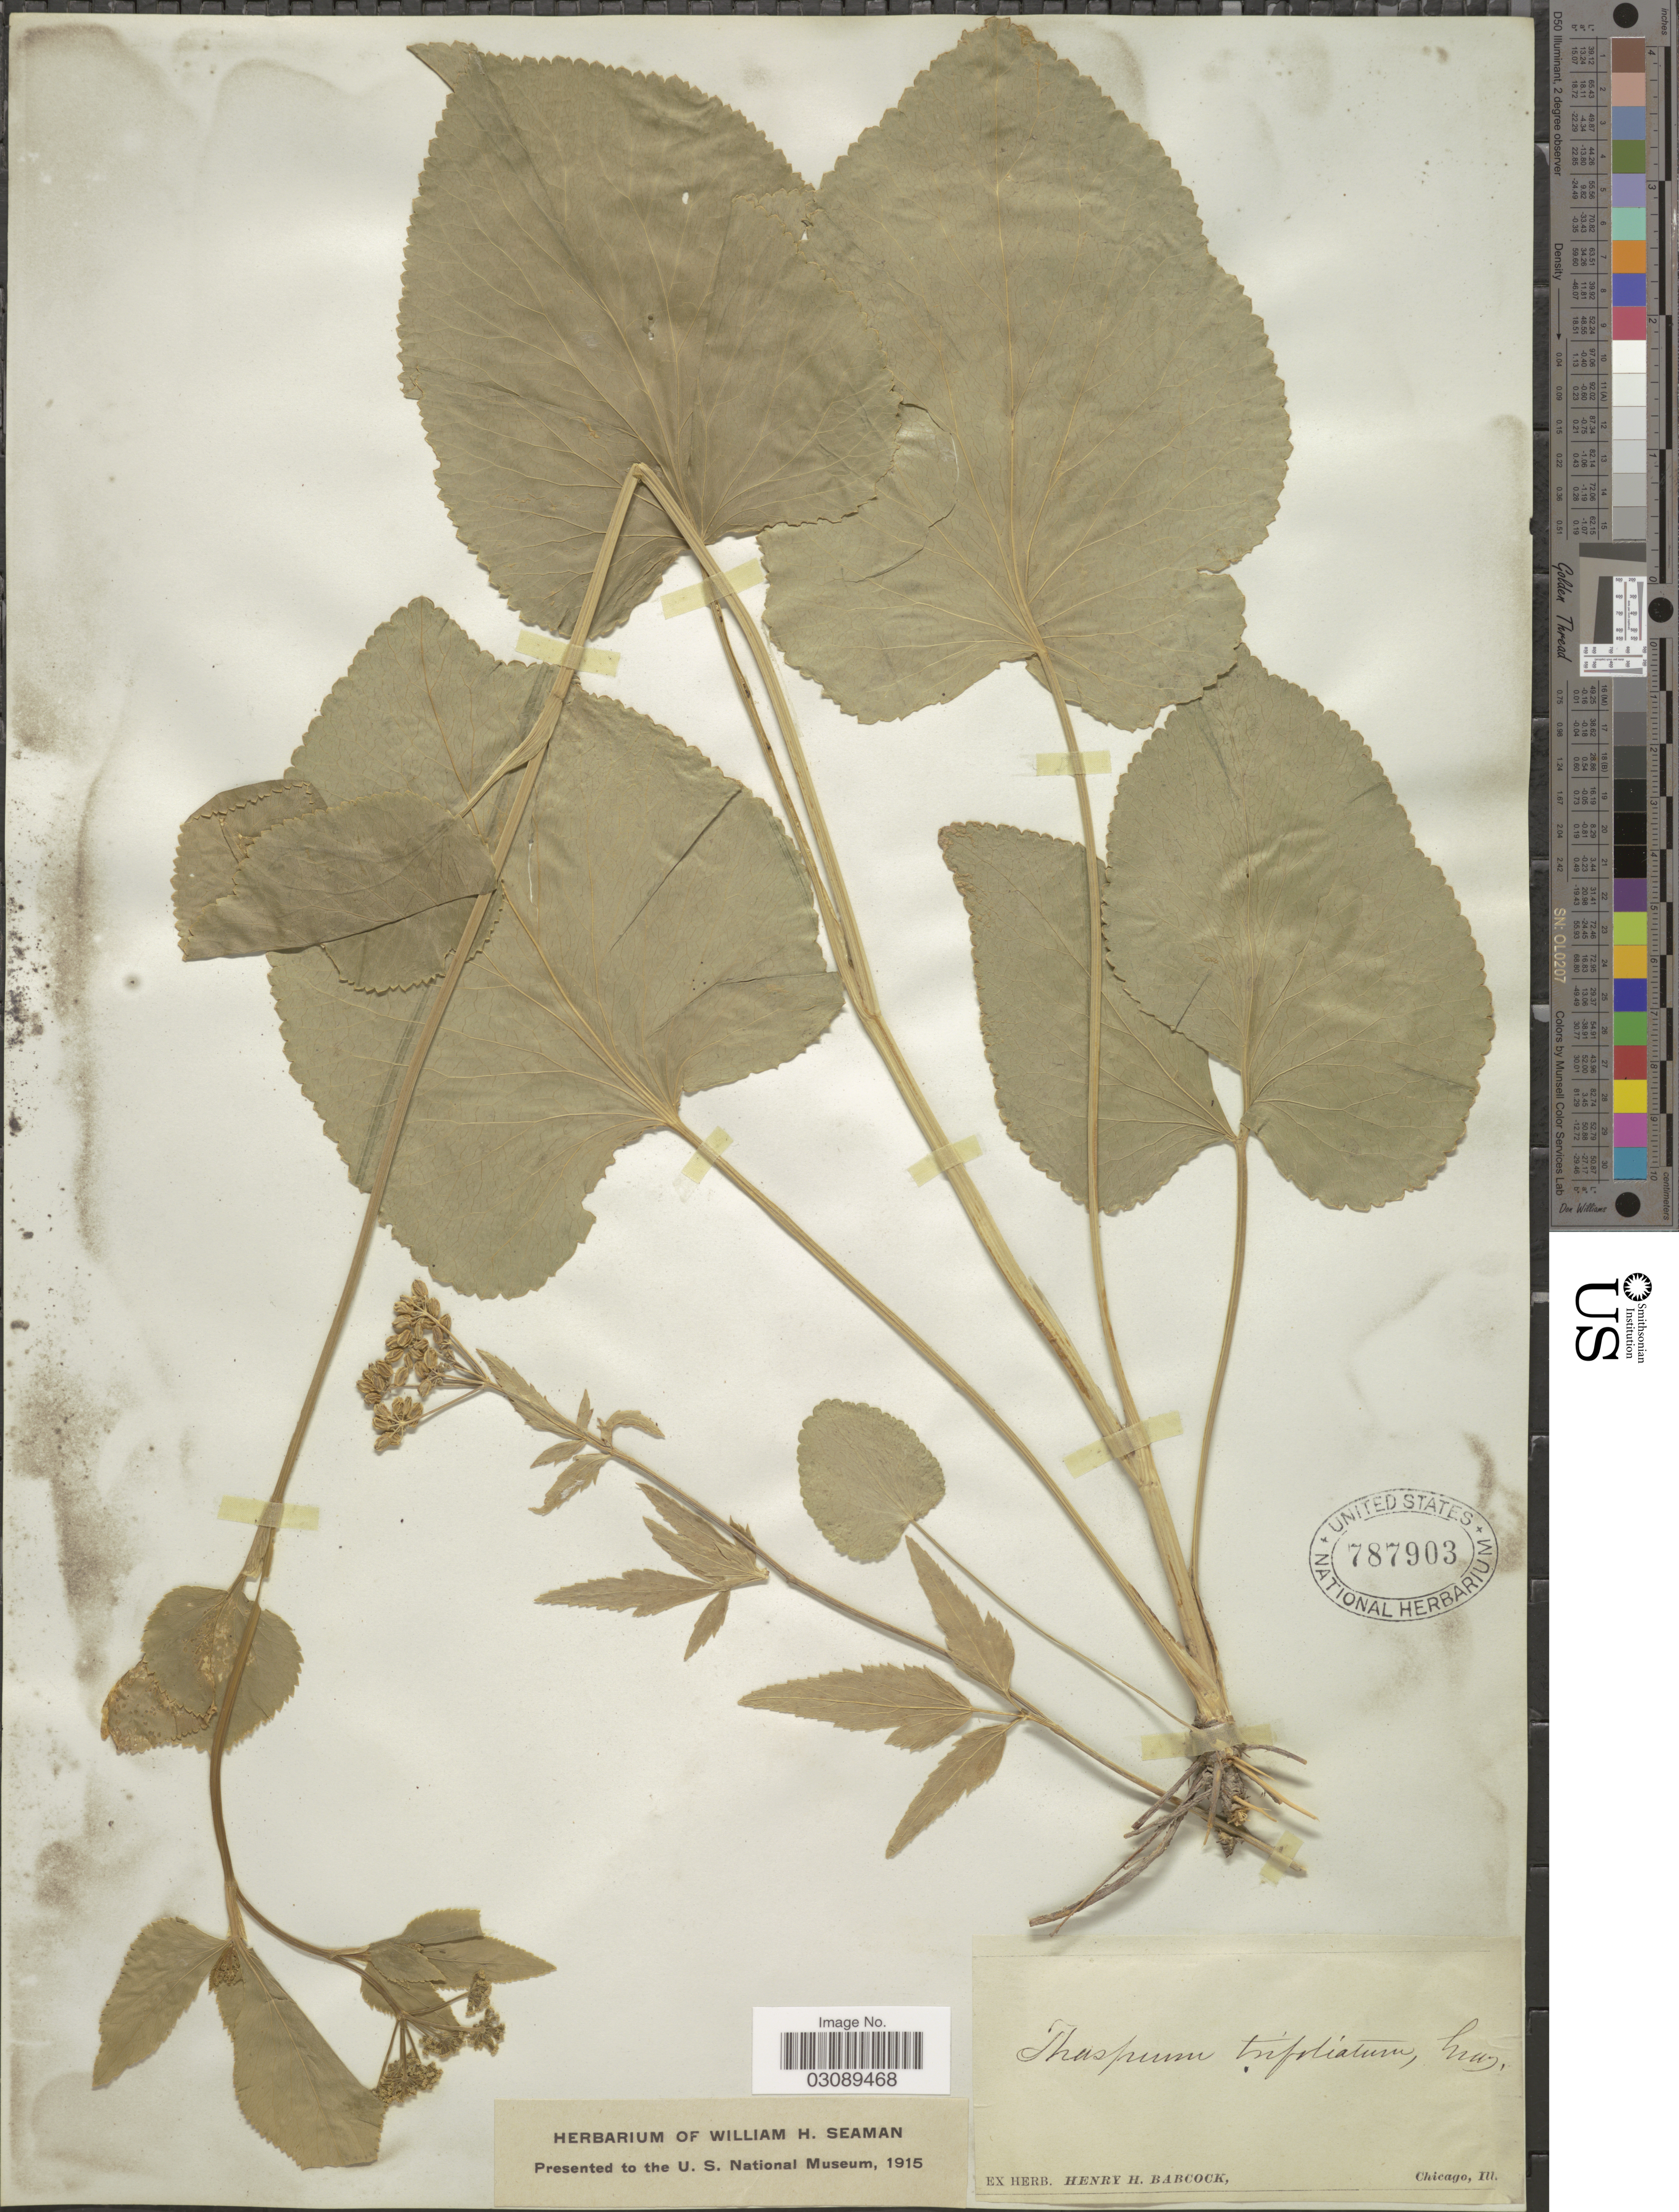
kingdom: Plantae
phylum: Tracheophyta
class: Magnoliopsida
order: Apiales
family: Apiaceae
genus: Thaspium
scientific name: Thaspium aureum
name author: (L.) Nutt.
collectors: ex herb. Henry Homes Babcock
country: United States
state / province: Illinois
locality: Chicago.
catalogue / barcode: US 787903